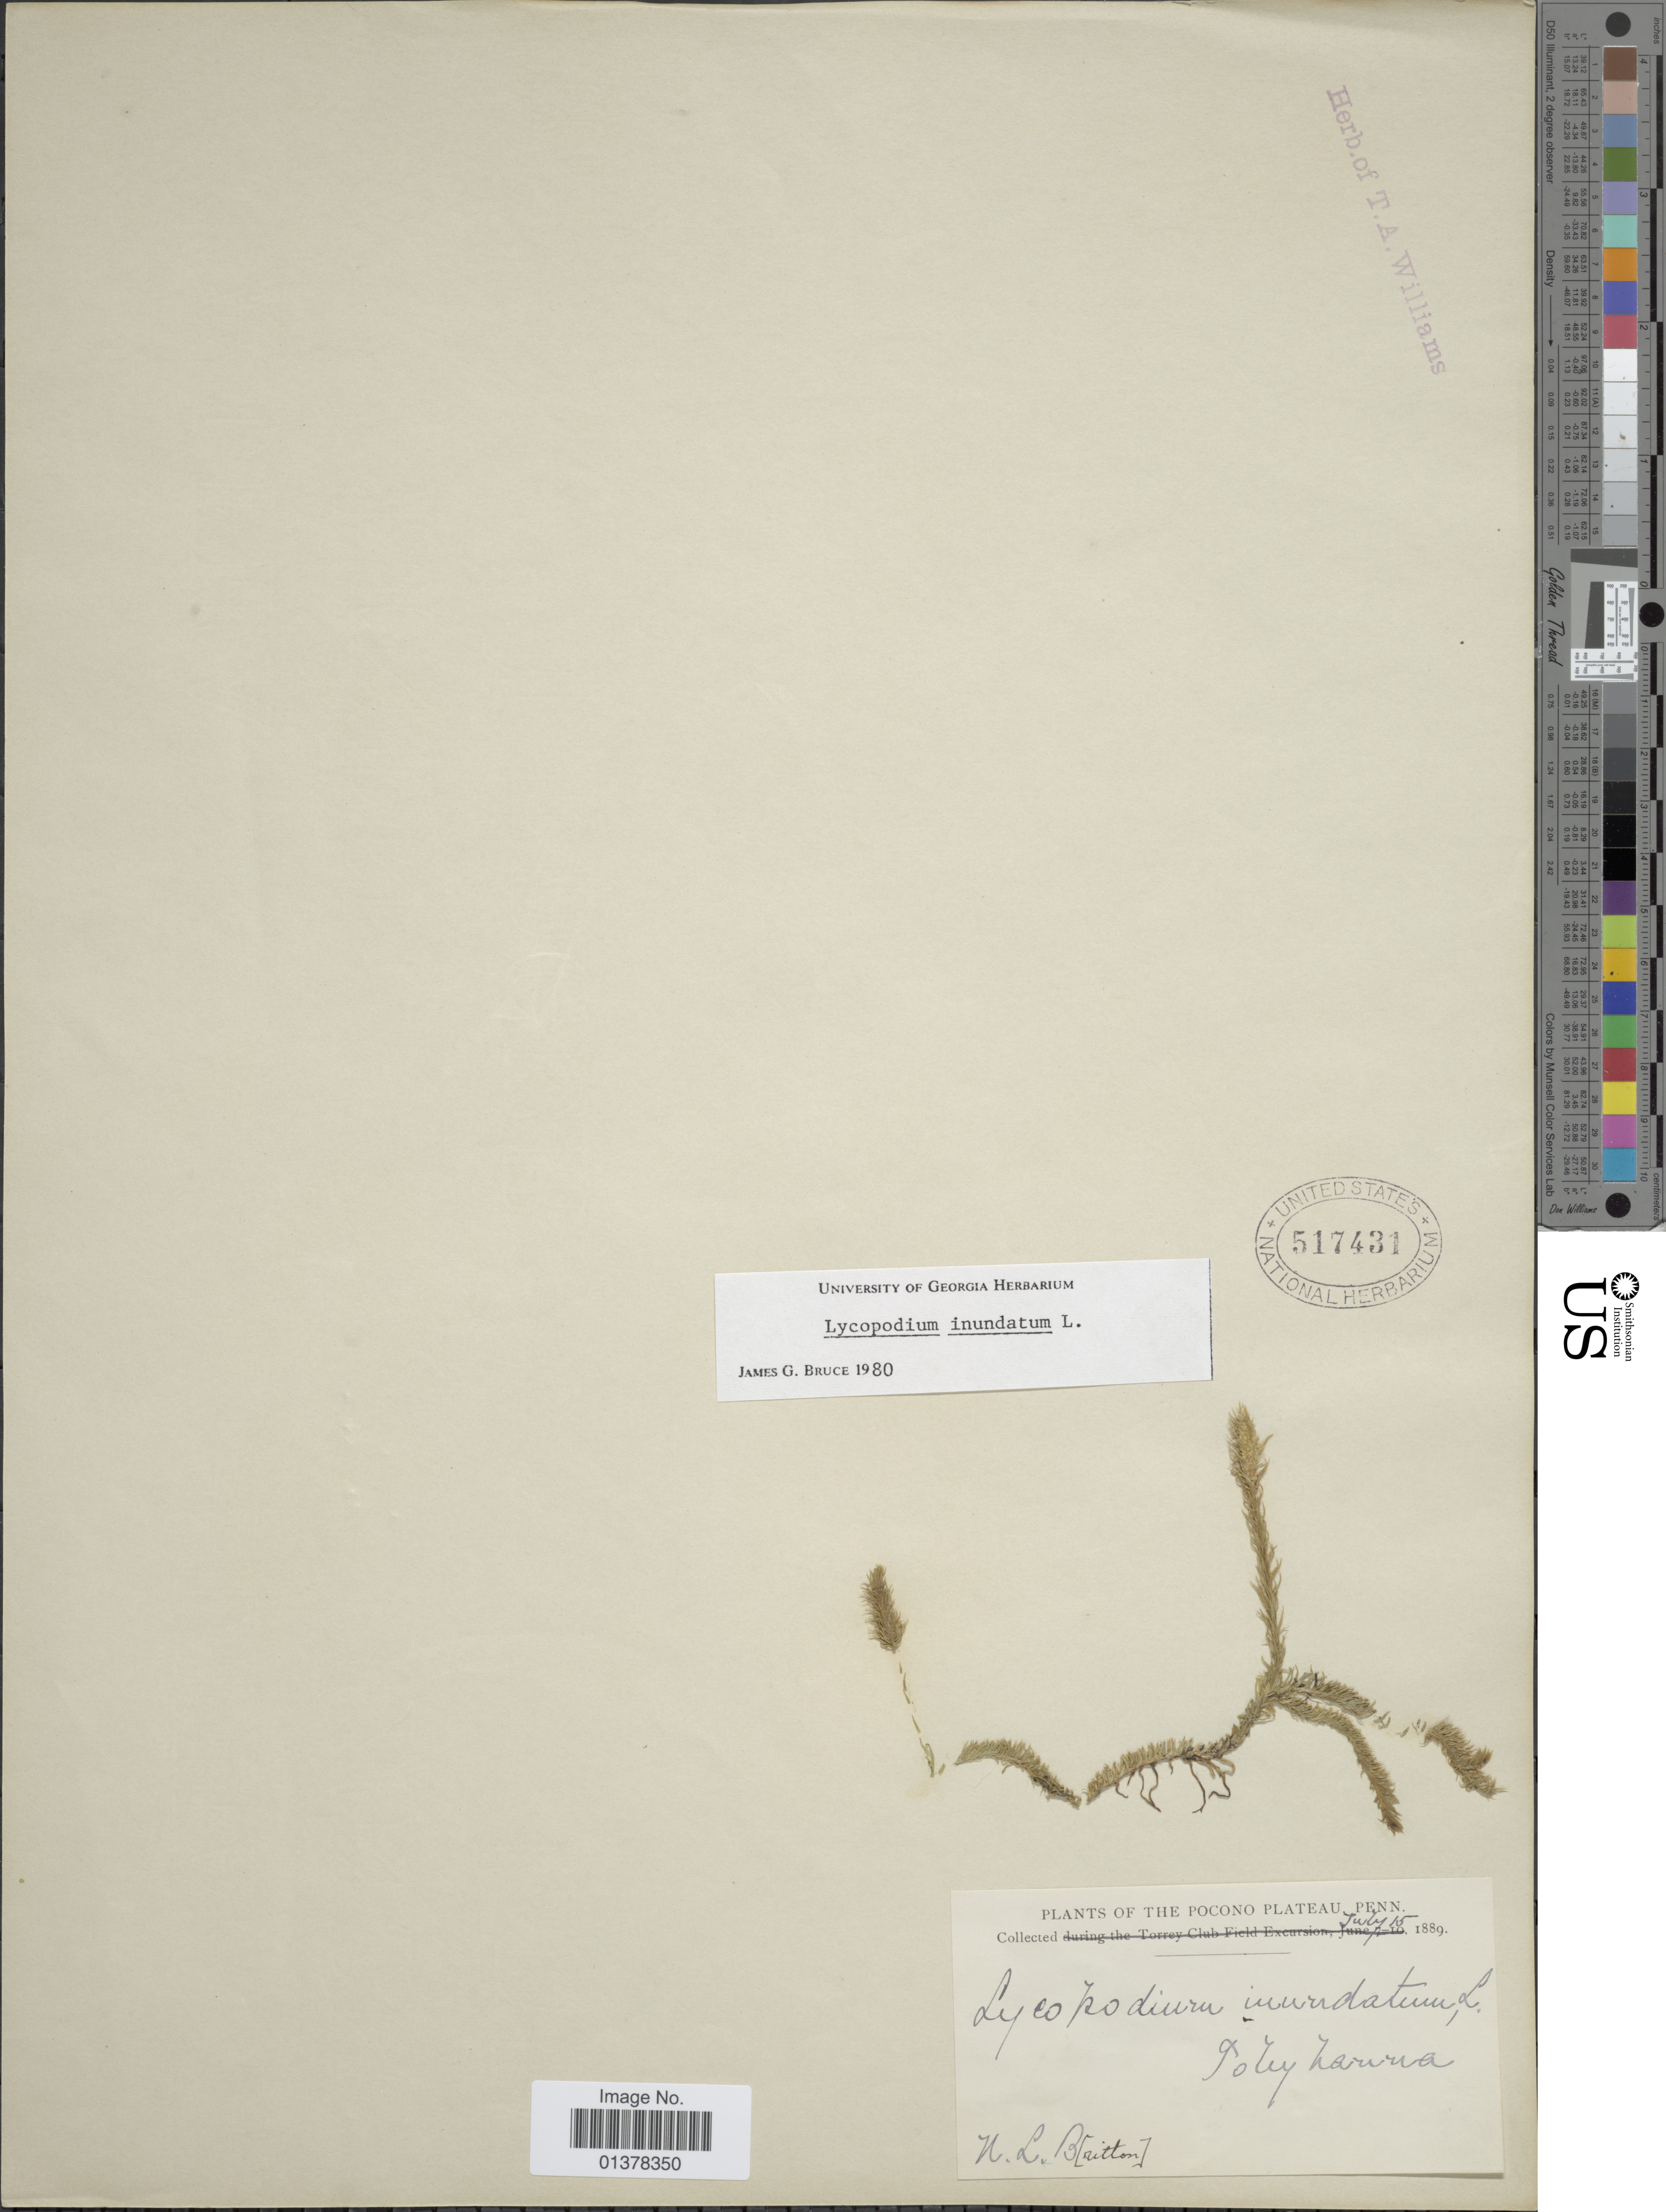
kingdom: Plantae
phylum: Tracheophyta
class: Lycopodiopsida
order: Lycopodiales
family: Lycopodiaceae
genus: Lycopodiella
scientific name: Lycopodiella inundata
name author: (L.) Holub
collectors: N. Britton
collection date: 1889-07-15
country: United States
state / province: Pennsylvania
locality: Pocono Plateau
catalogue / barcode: US 517431